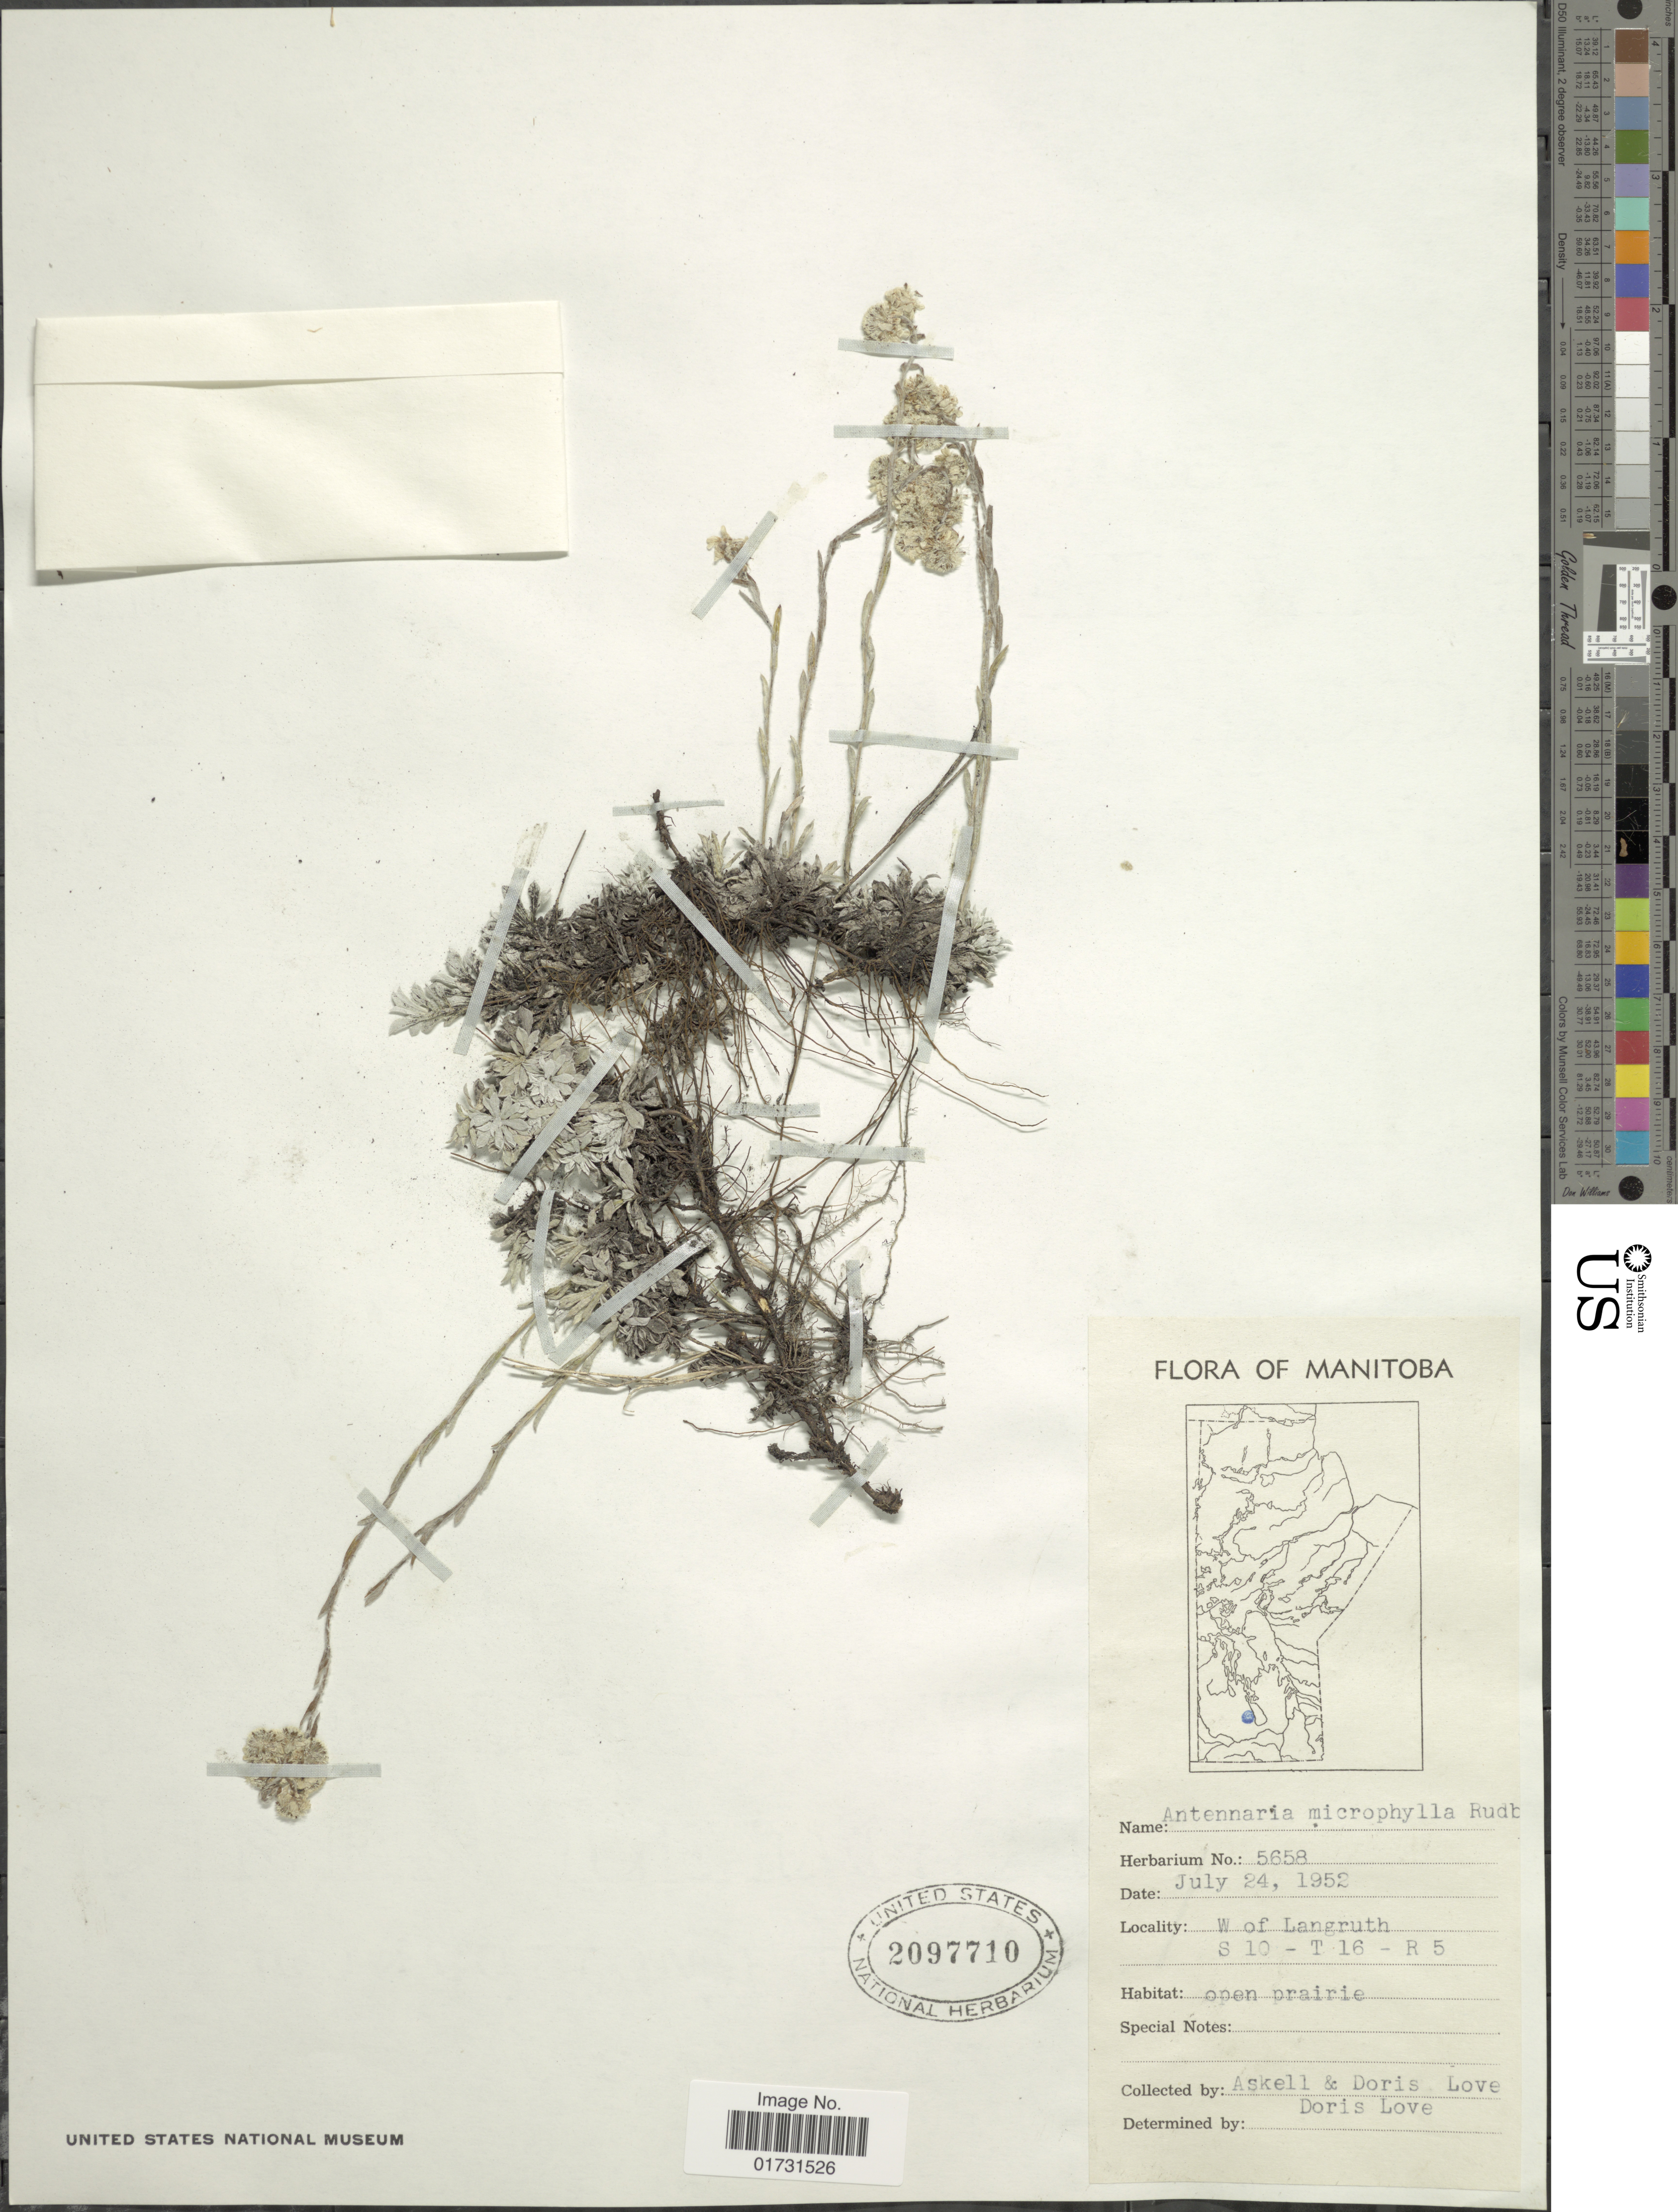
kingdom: Plantae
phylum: Tracheophyta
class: Magnoliopsida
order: Asterales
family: Asteraceae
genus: Antennaria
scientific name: Antennaria microphylla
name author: Rydb.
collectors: Á. Löve & D. Löve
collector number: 5658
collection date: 1952-07-24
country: Canada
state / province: Manitoba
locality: W of Langruth. S 10 - T 16 - R 5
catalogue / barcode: US 2097710